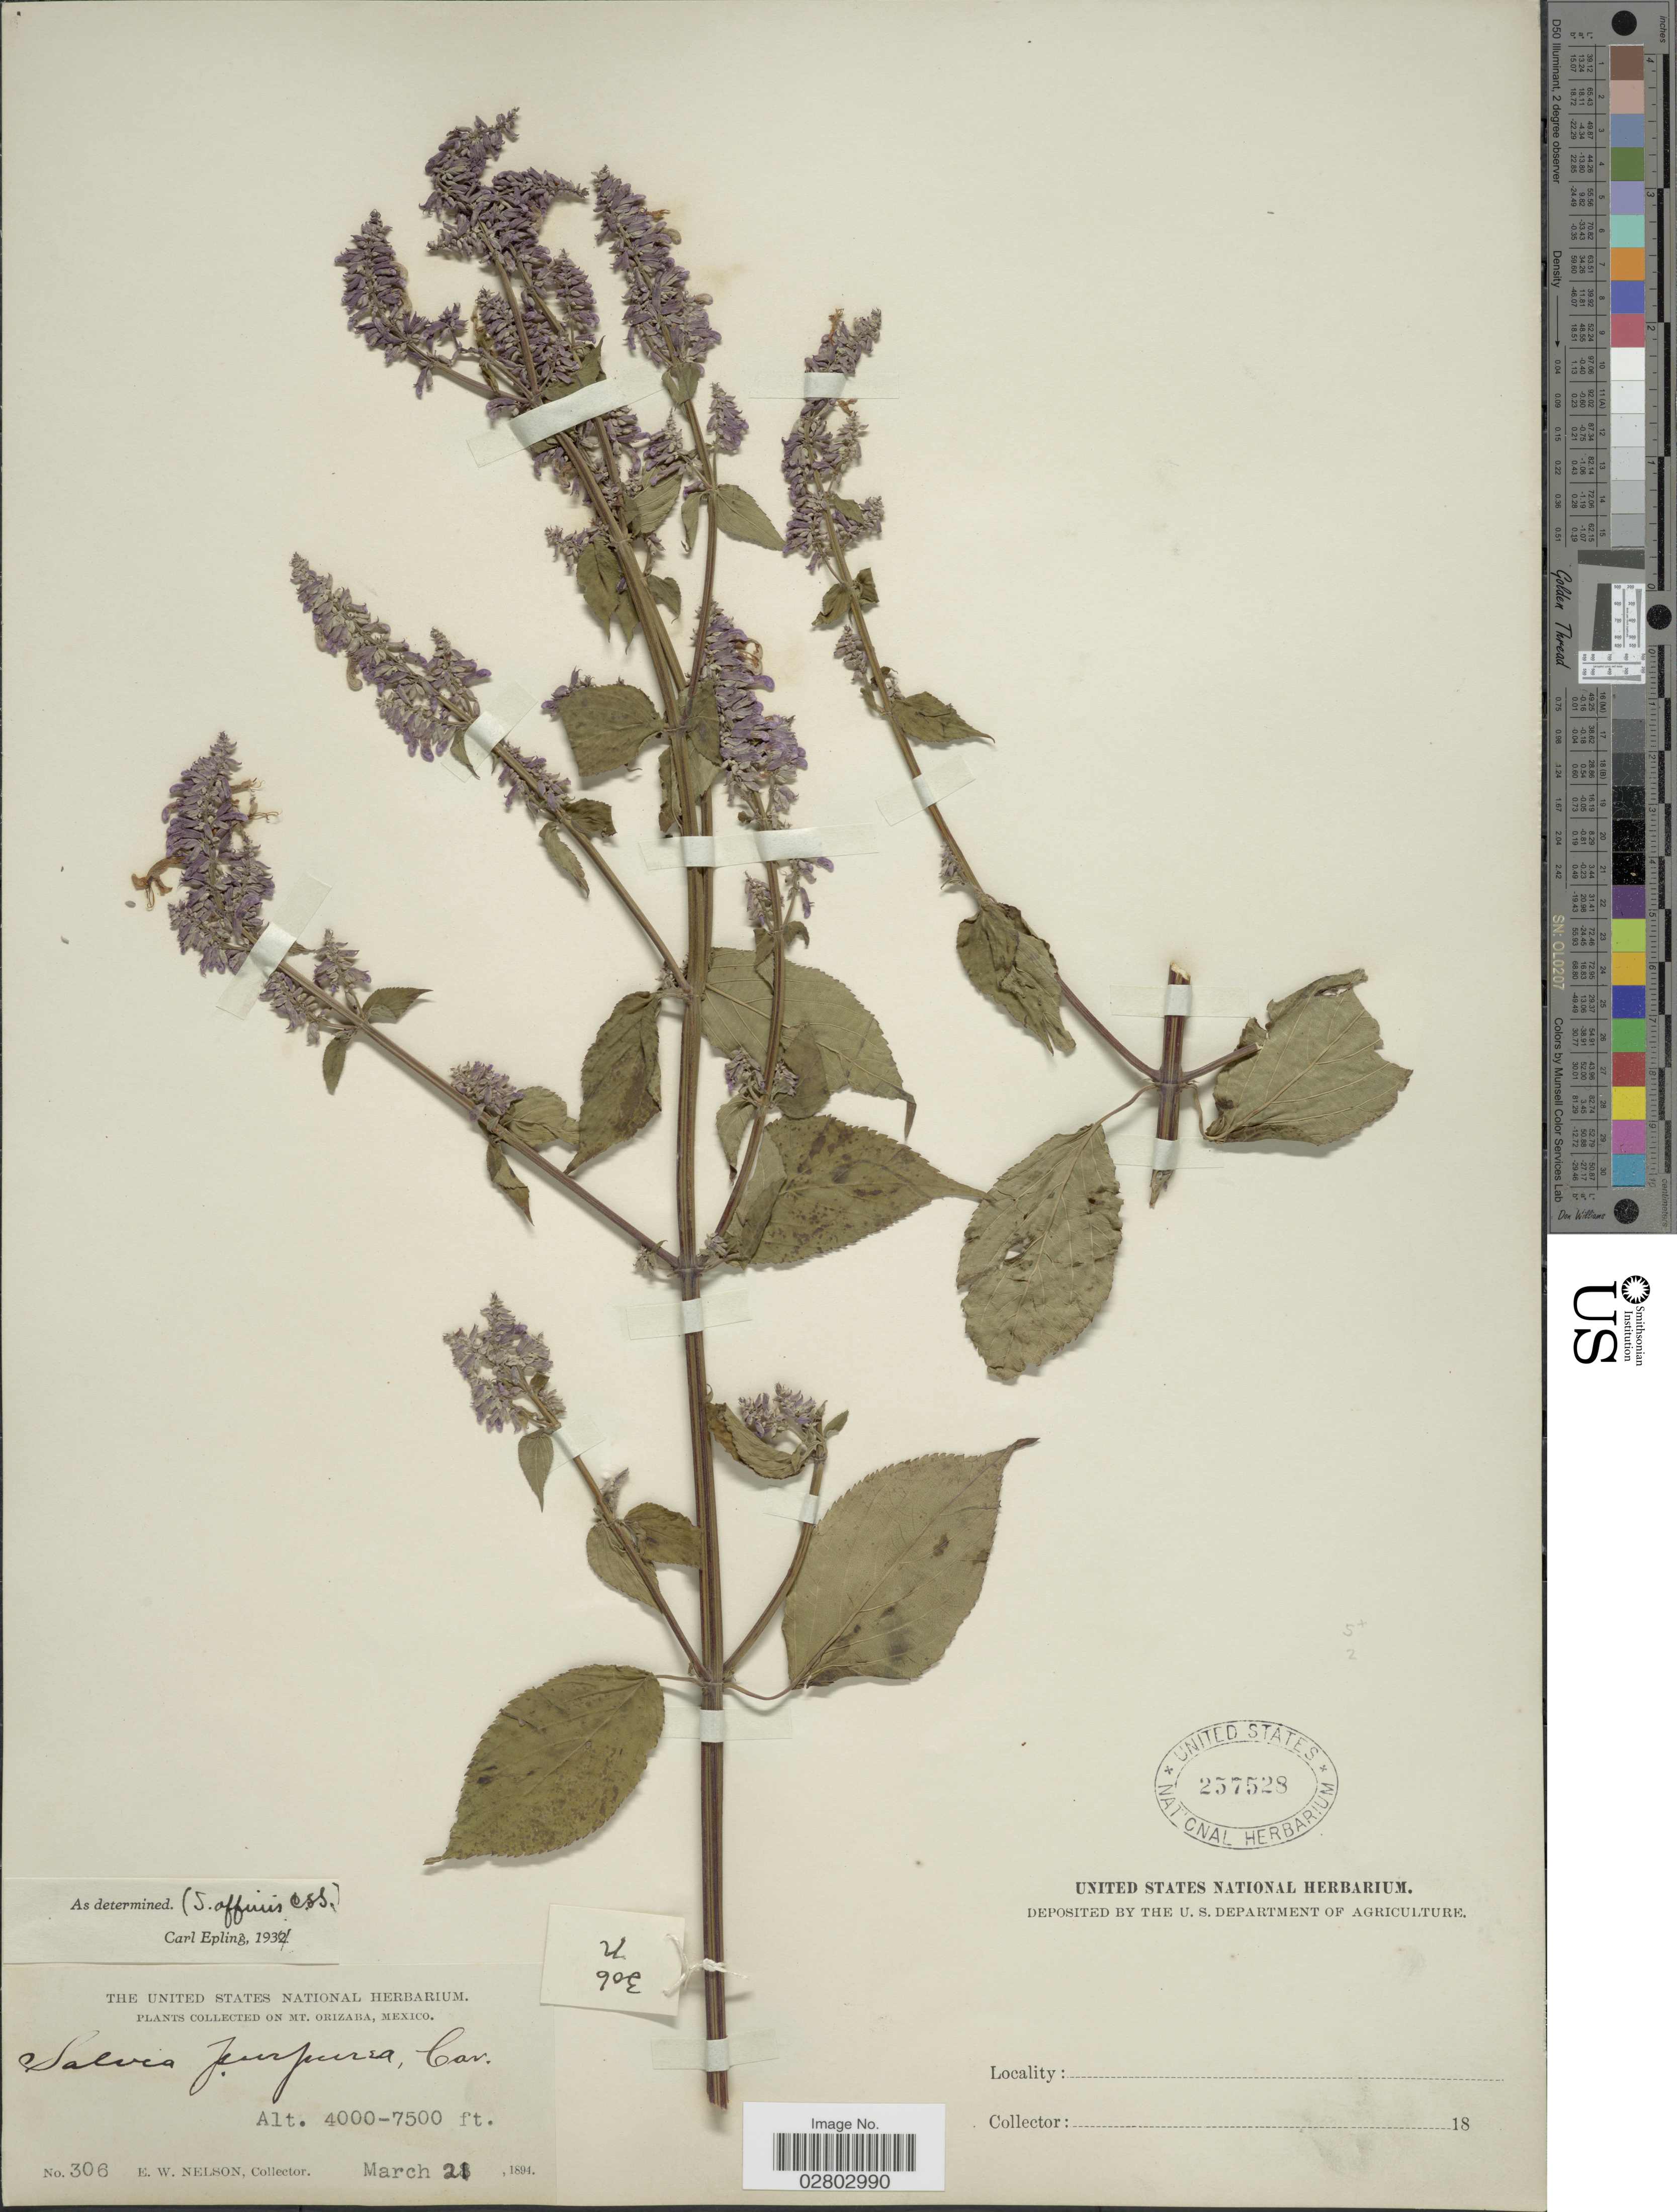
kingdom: Plantae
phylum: Tracheophyta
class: Magnoliopsida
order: Lamiales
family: Lamiaceae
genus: Salvia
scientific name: Salvia purpurea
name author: Cav.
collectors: E. W. Nelson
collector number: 306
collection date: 1894-03-21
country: Mexico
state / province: Oaxaca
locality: Mt. Orizaba, Mexico.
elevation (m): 1219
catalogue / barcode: US 257528